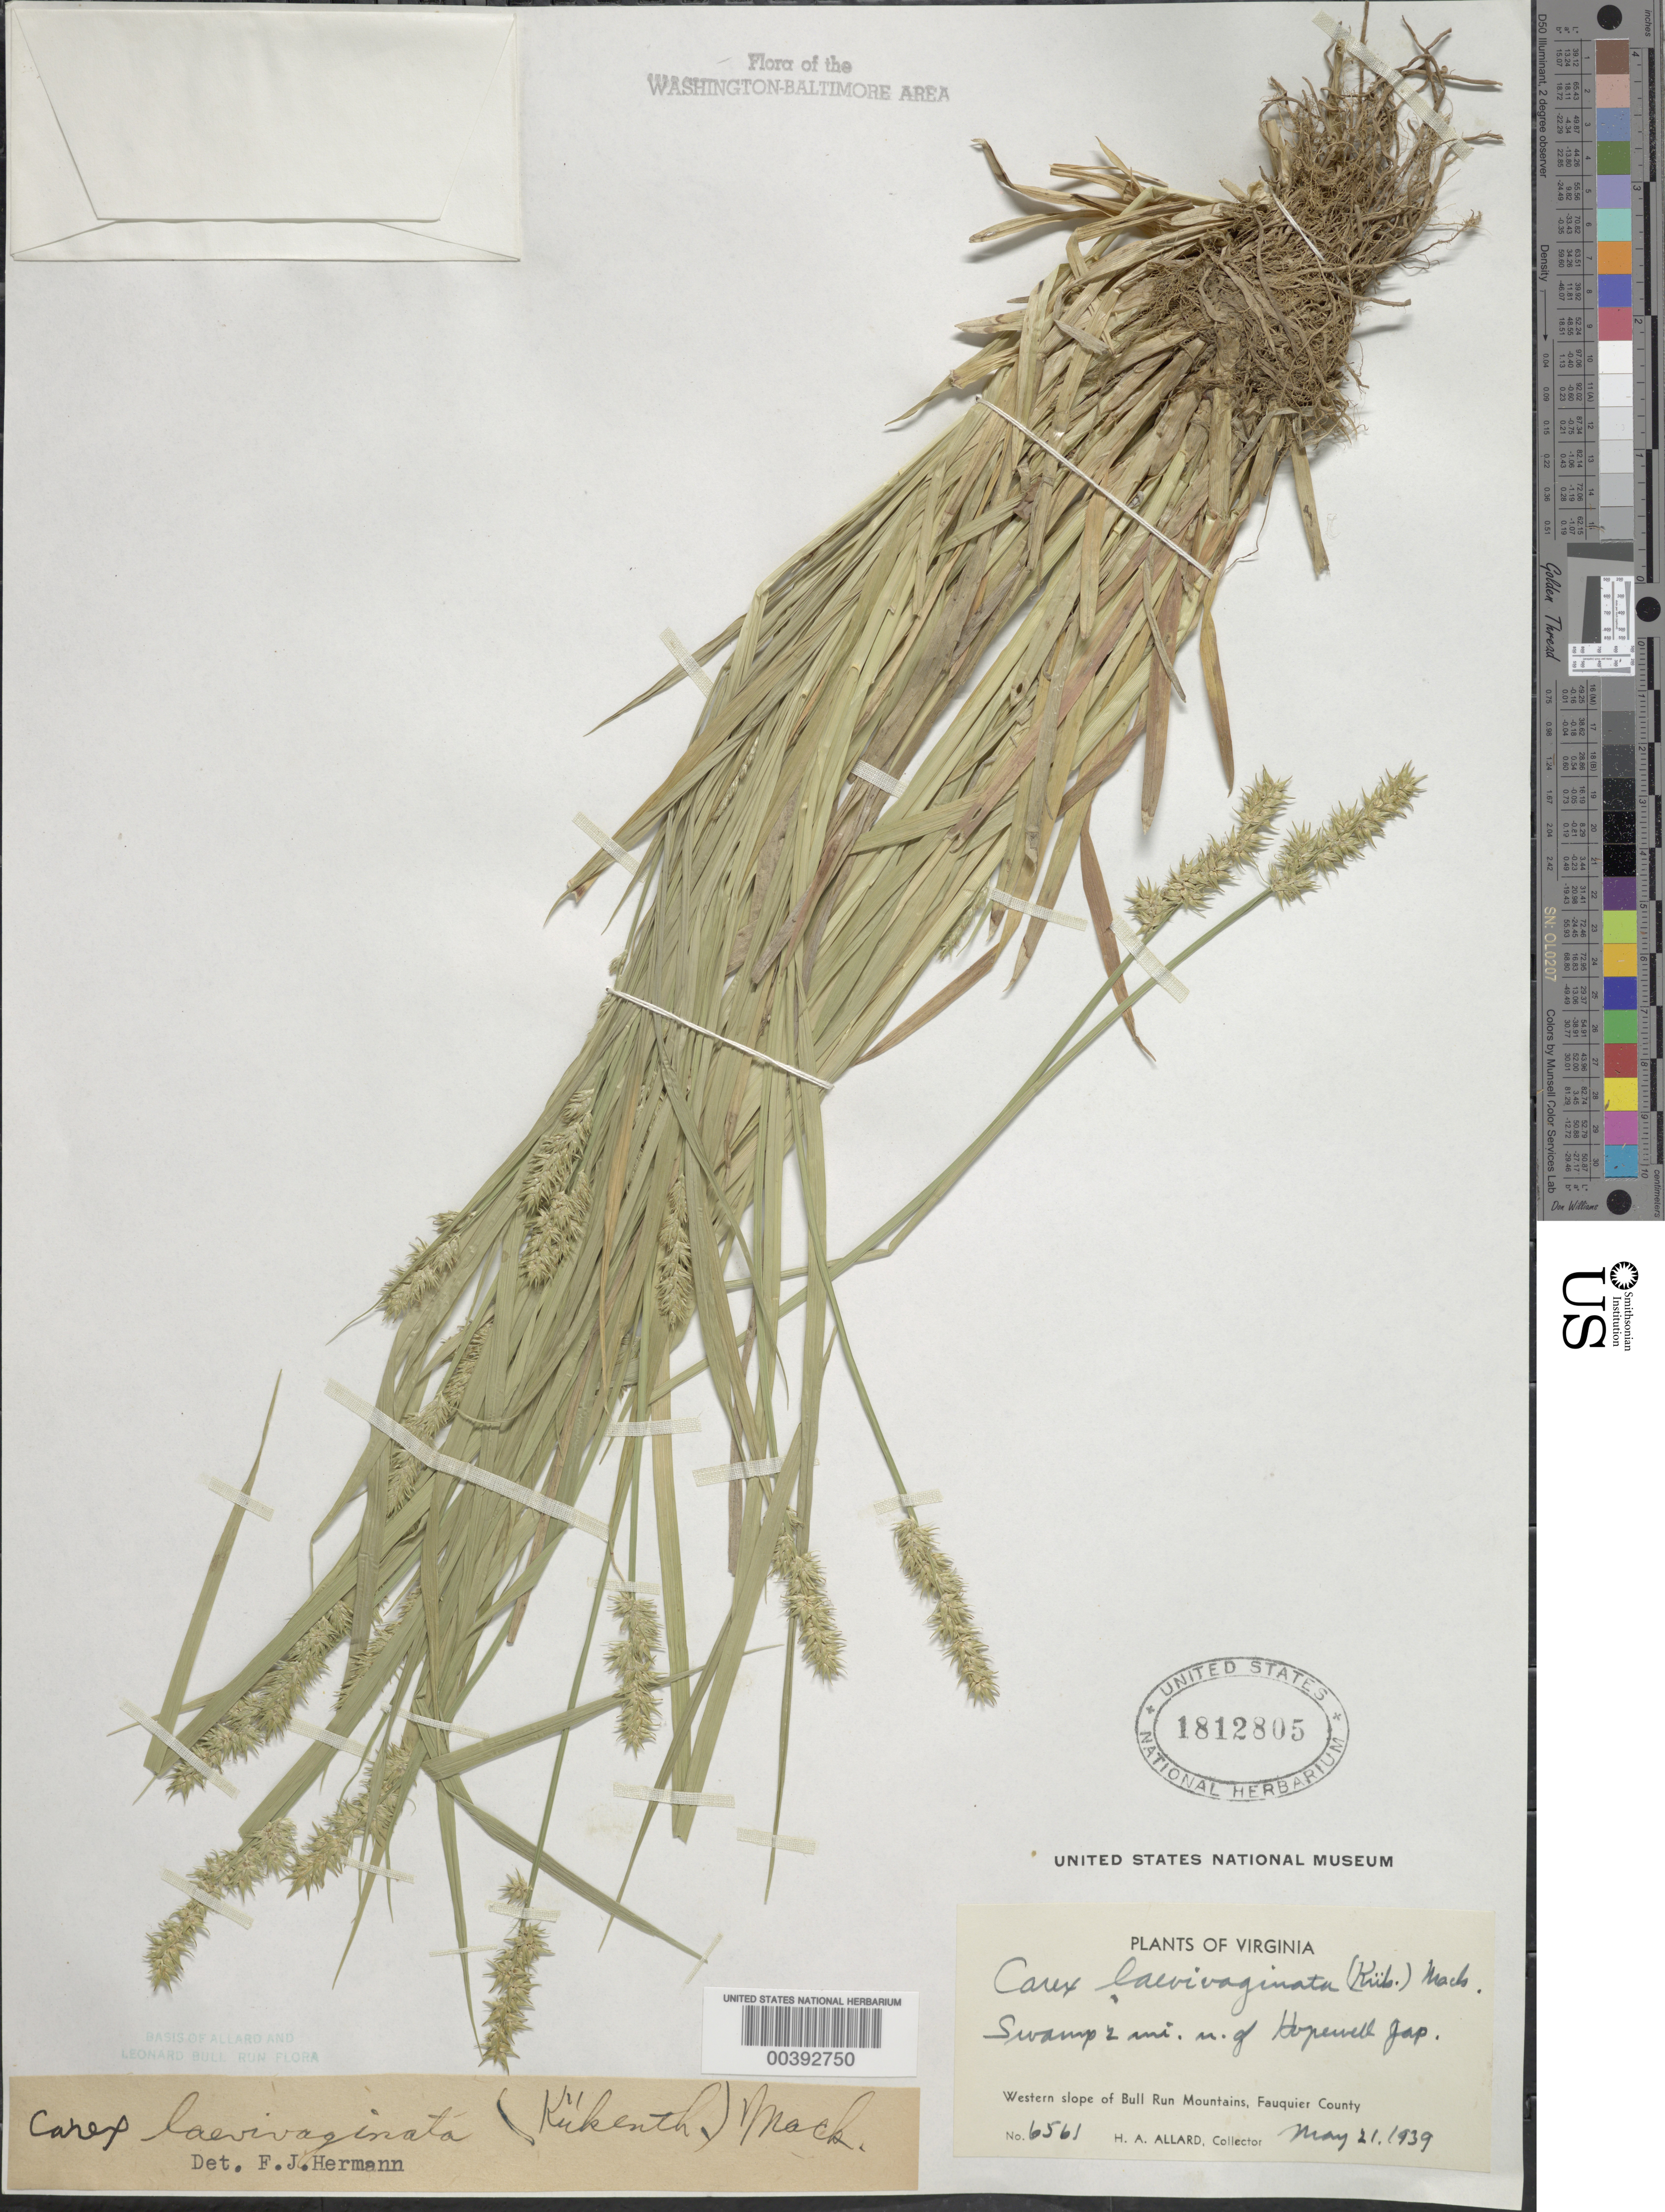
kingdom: Plantae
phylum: Tracheophyta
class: Liliopsida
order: Poales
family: Cyperaceae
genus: Carex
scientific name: Carex laevivaginata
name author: (Kük.) Mack.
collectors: H. A. Allard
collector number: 6561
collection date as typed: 21 May 1939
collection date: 1939-05-21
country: United States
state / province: Virginia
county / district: Fauquier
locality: North of Hopewell Gap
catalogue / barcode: US 1812805